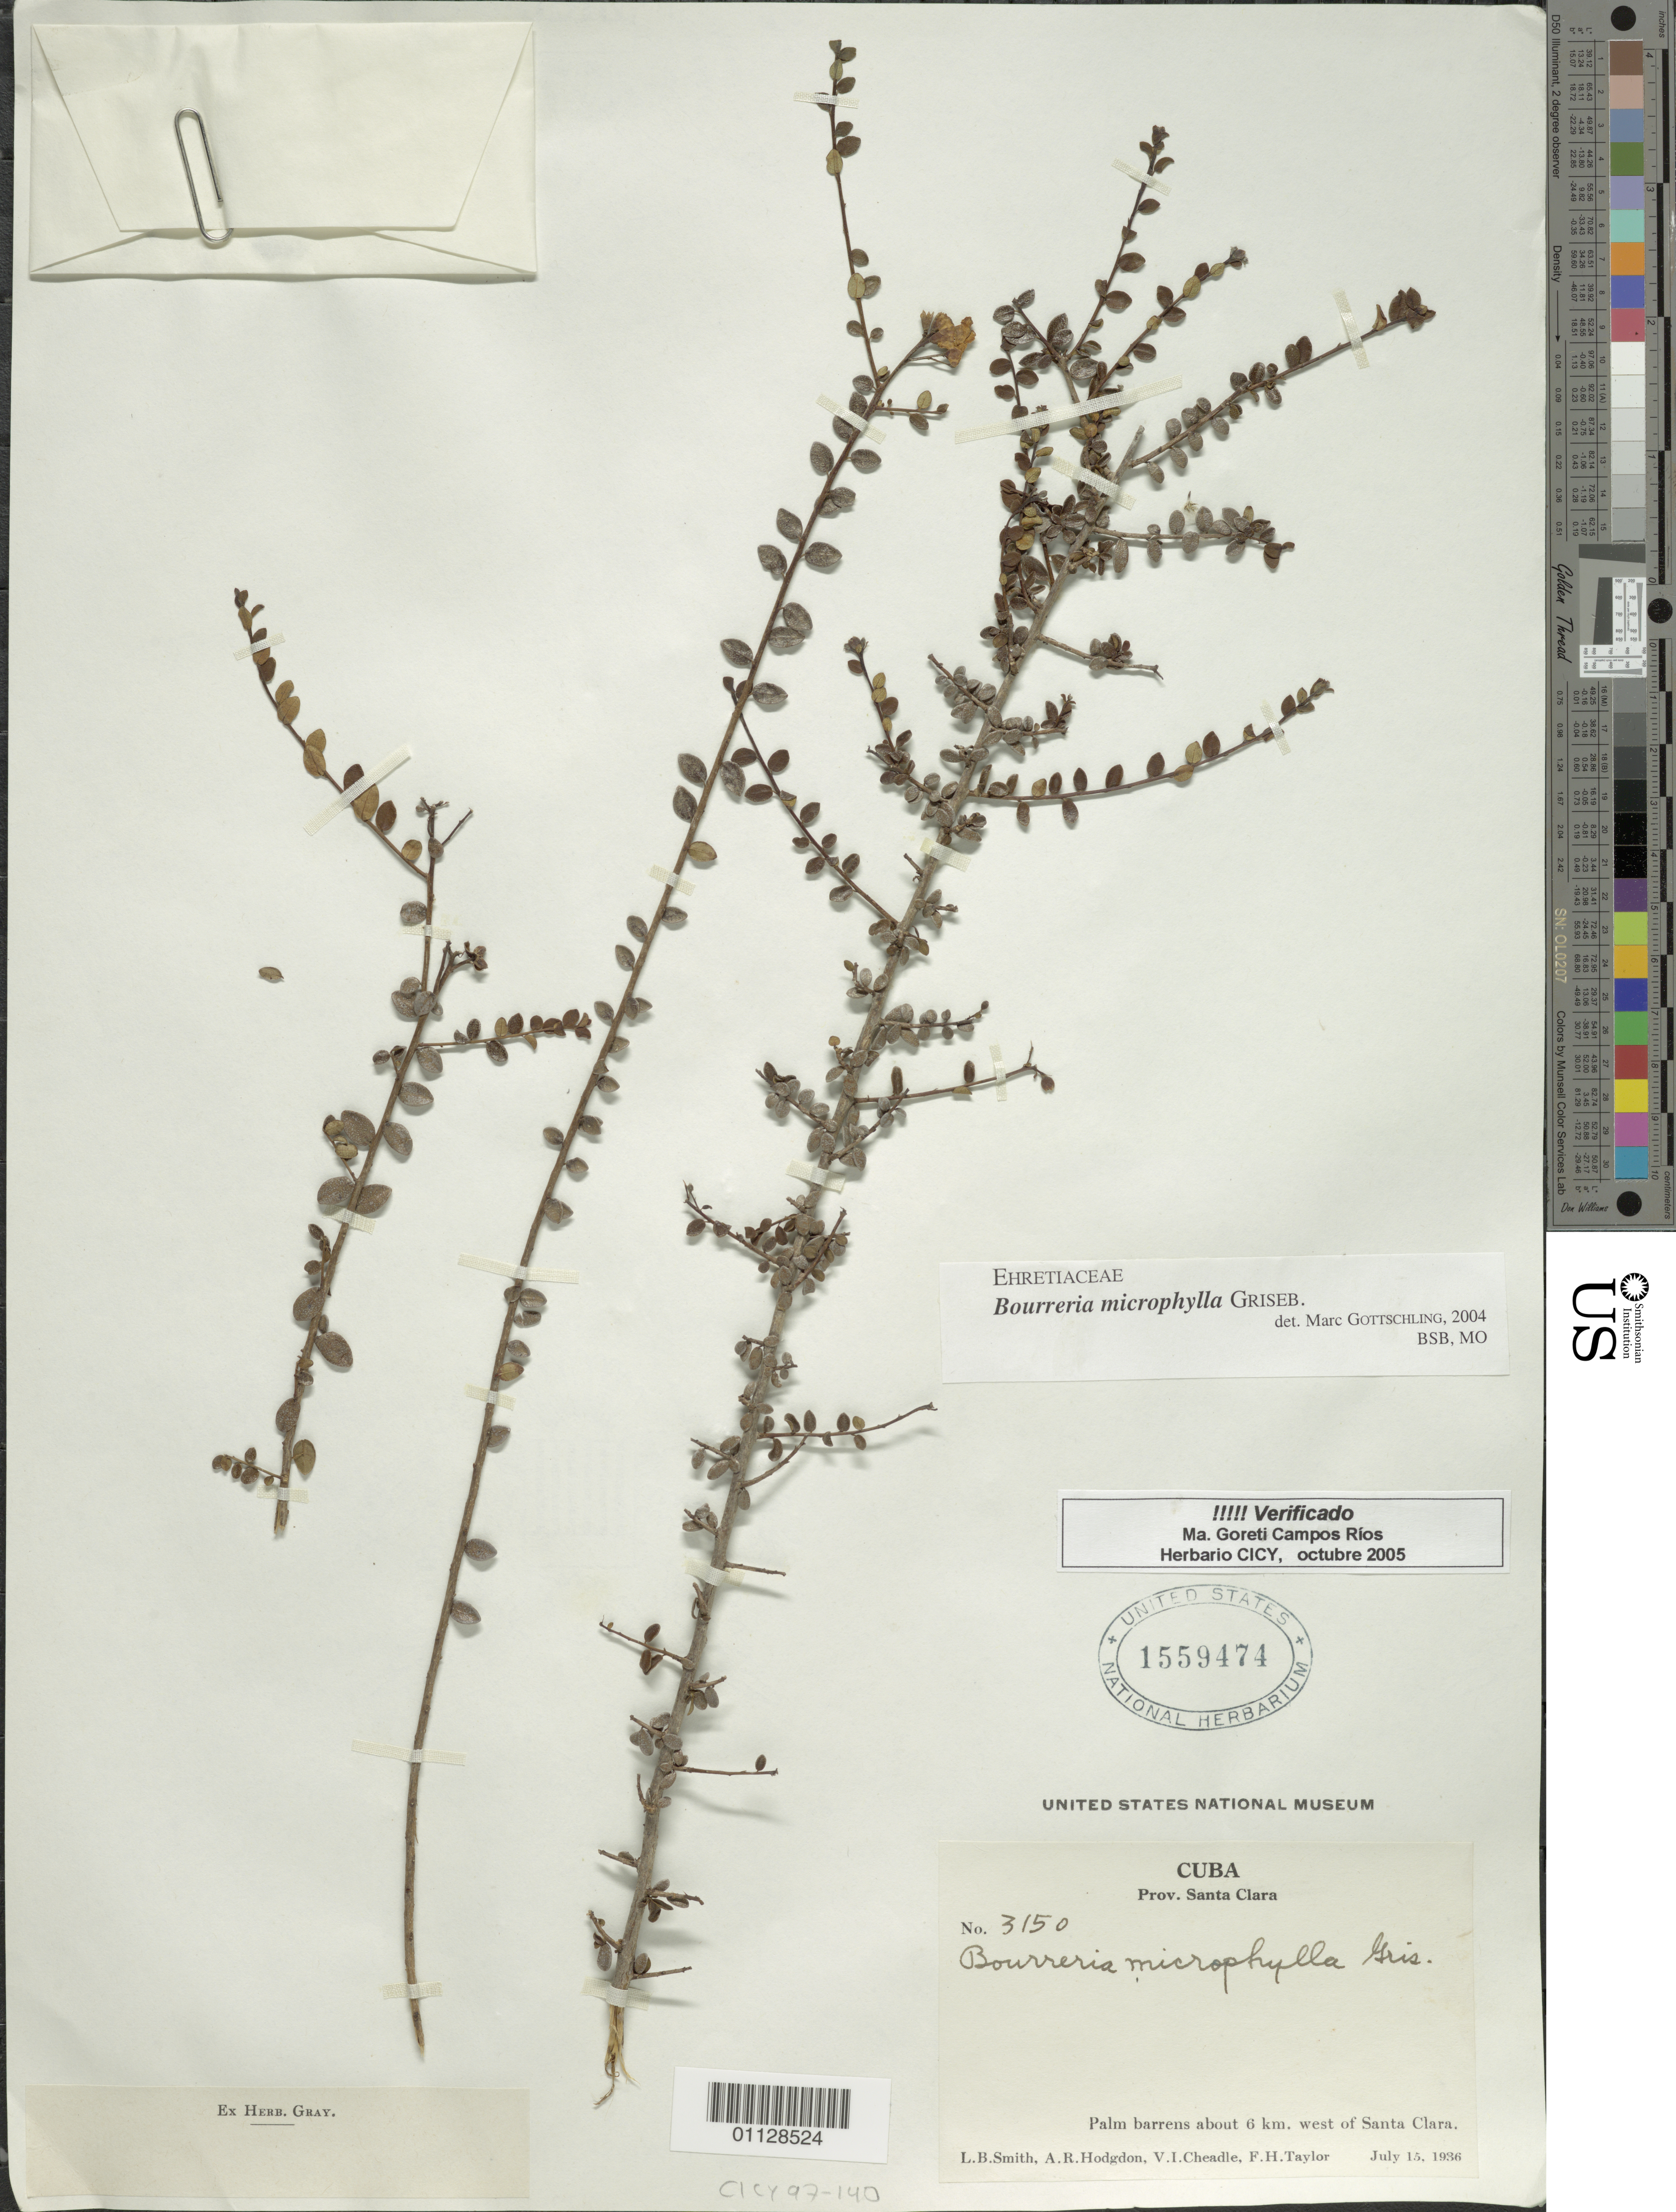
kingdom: Plantae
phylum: Tracheophyta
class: Magnoliopsida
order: Boraginales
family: Ehretiaceae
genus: Bourreria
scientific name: Bourreria linearis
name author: Miers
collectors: L. Smith, A. R. Hodgdon, V. I. Cheadle & F. H. Taylor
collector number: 3150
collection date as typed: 15 Jun 1936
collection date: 1936-06-15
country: Cuba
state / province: Villa Clara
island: Cuba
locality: Palm barrens about 6 km W of Santa Clara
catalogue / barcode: US 1559474